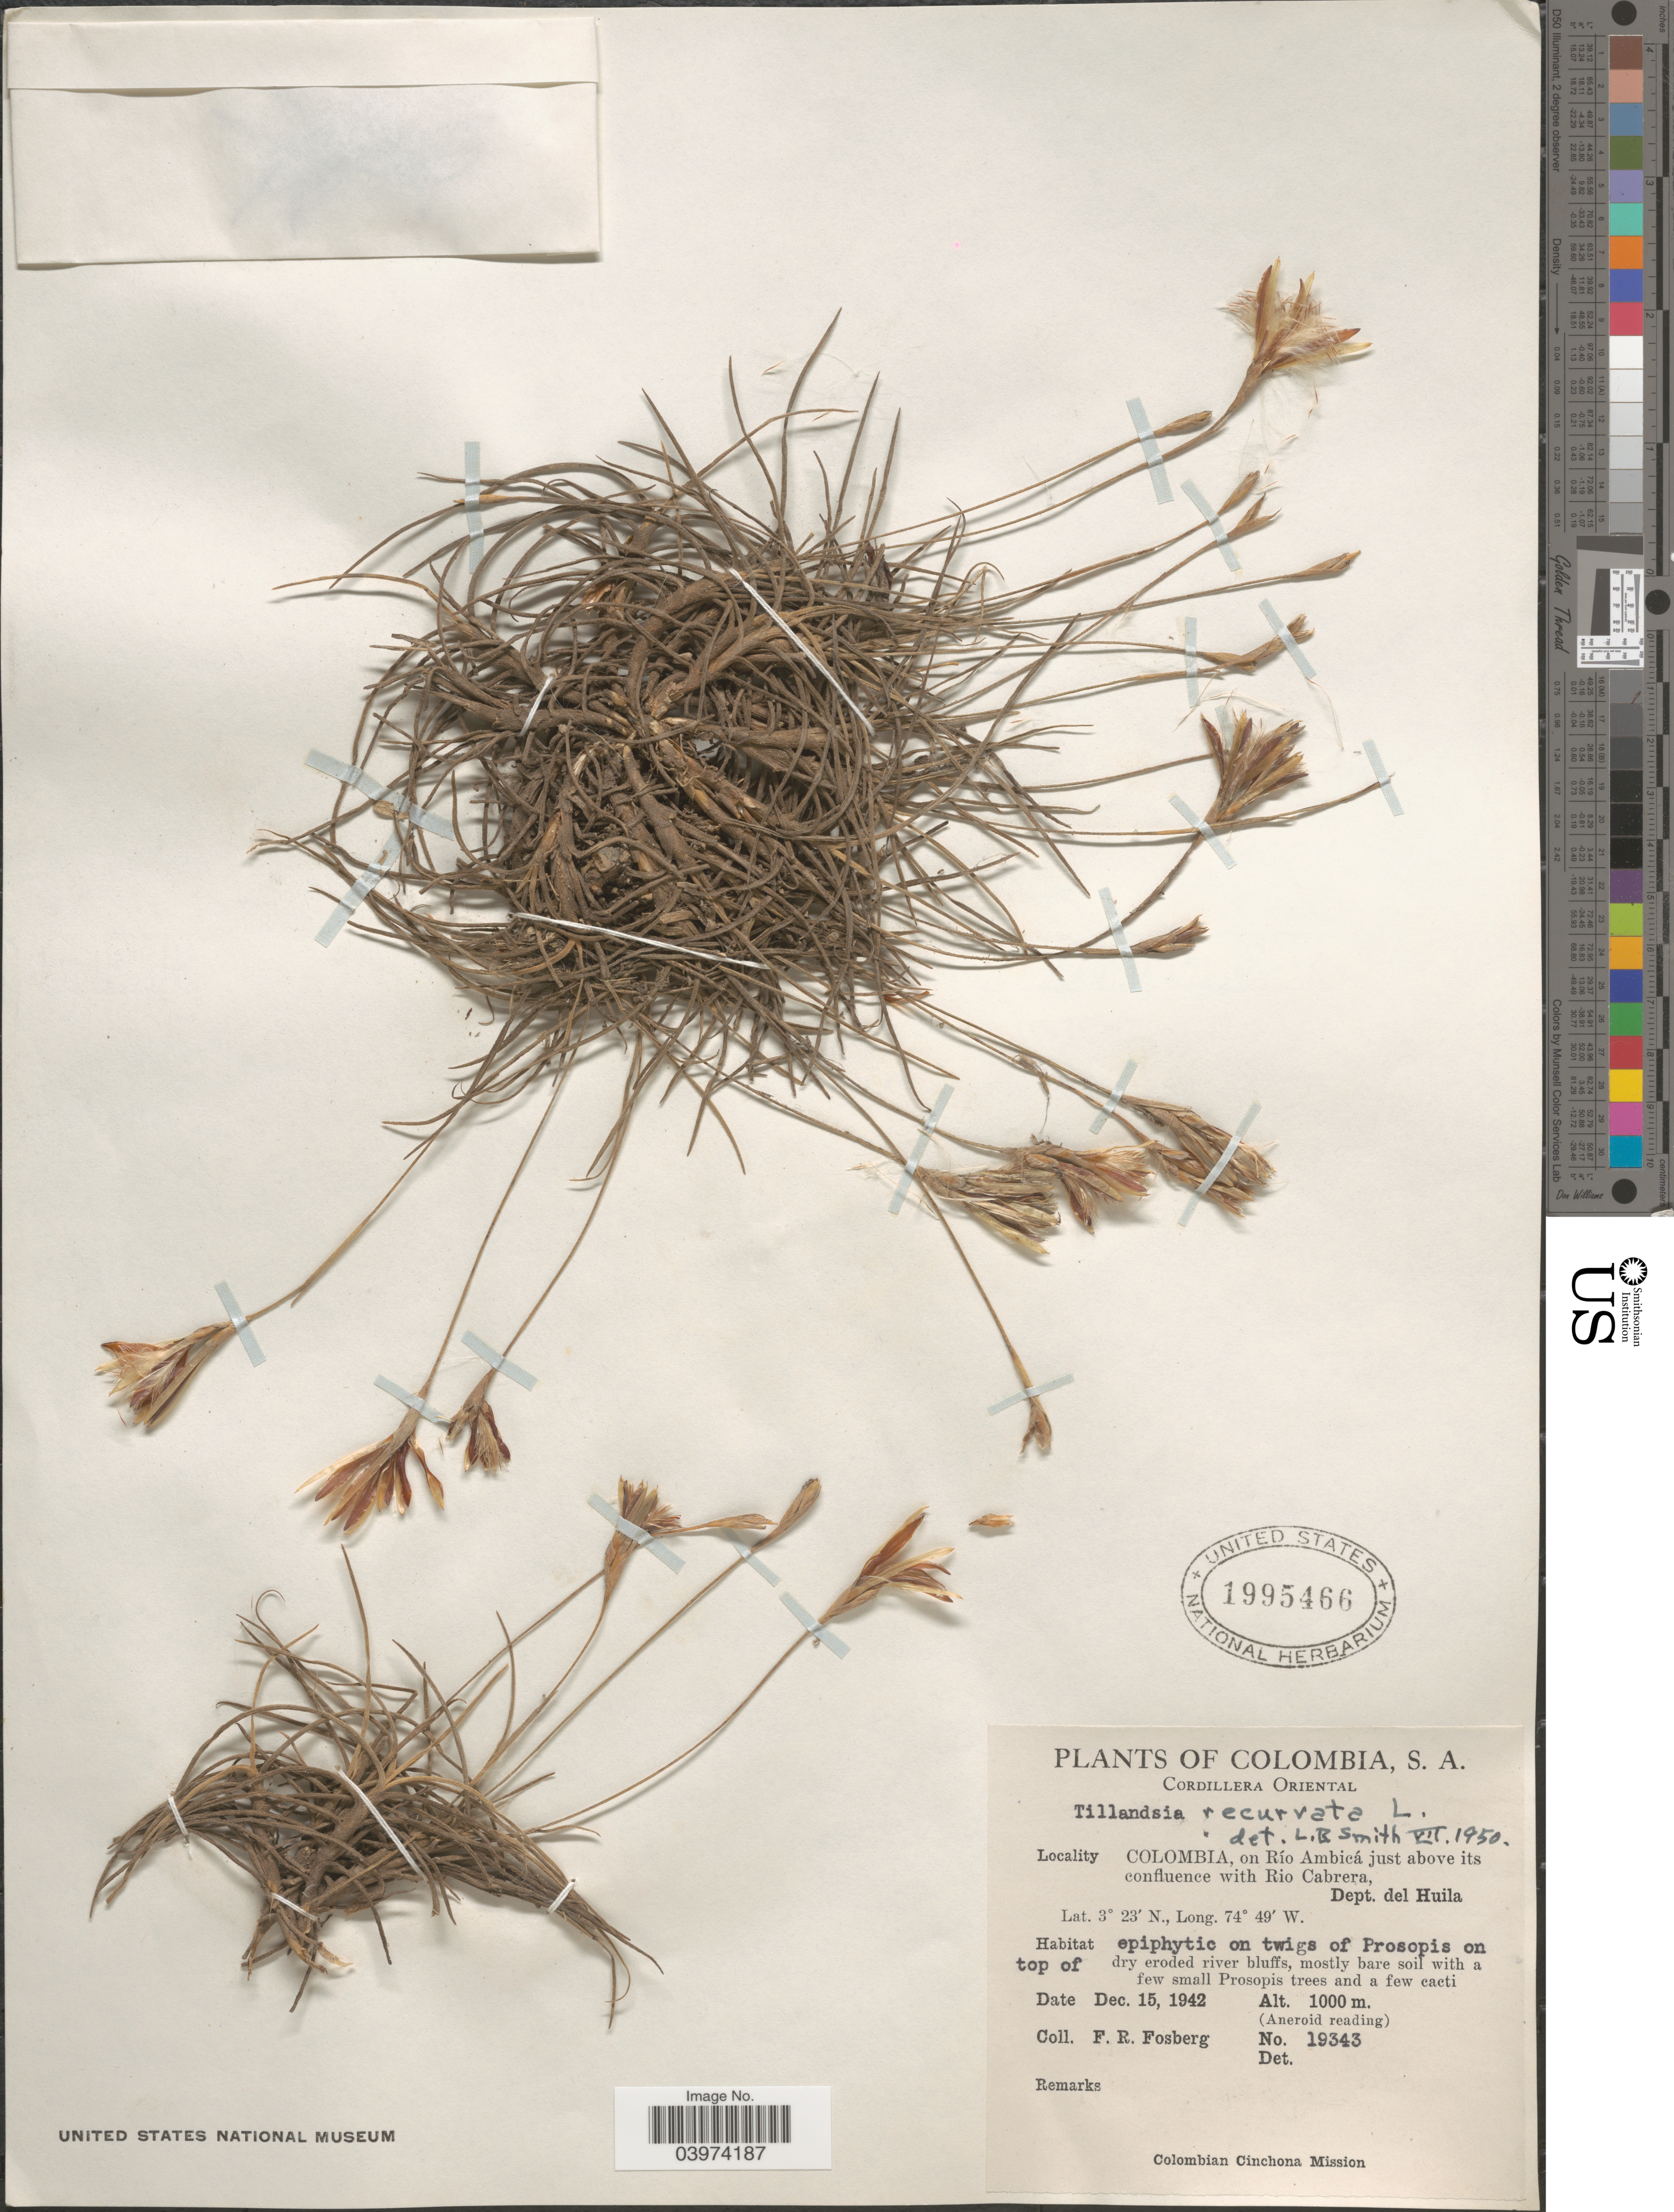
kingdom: Plantae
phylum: Tracheophyta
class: Liliopsida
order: Poales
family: Bromeliaceae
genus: Tillandsia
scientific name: Tillandsia recurvata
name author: L.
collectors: F. R. Fosberg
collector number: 19343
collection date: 1942-12-15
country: Colombia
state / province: Huila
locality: Cordillera Oriental. On Río Ambicá just above its confluence with Rio Cabrera, Dept. del Huila. Colombian Cinchona Mission.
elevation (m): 1000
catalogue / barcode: US 1995466